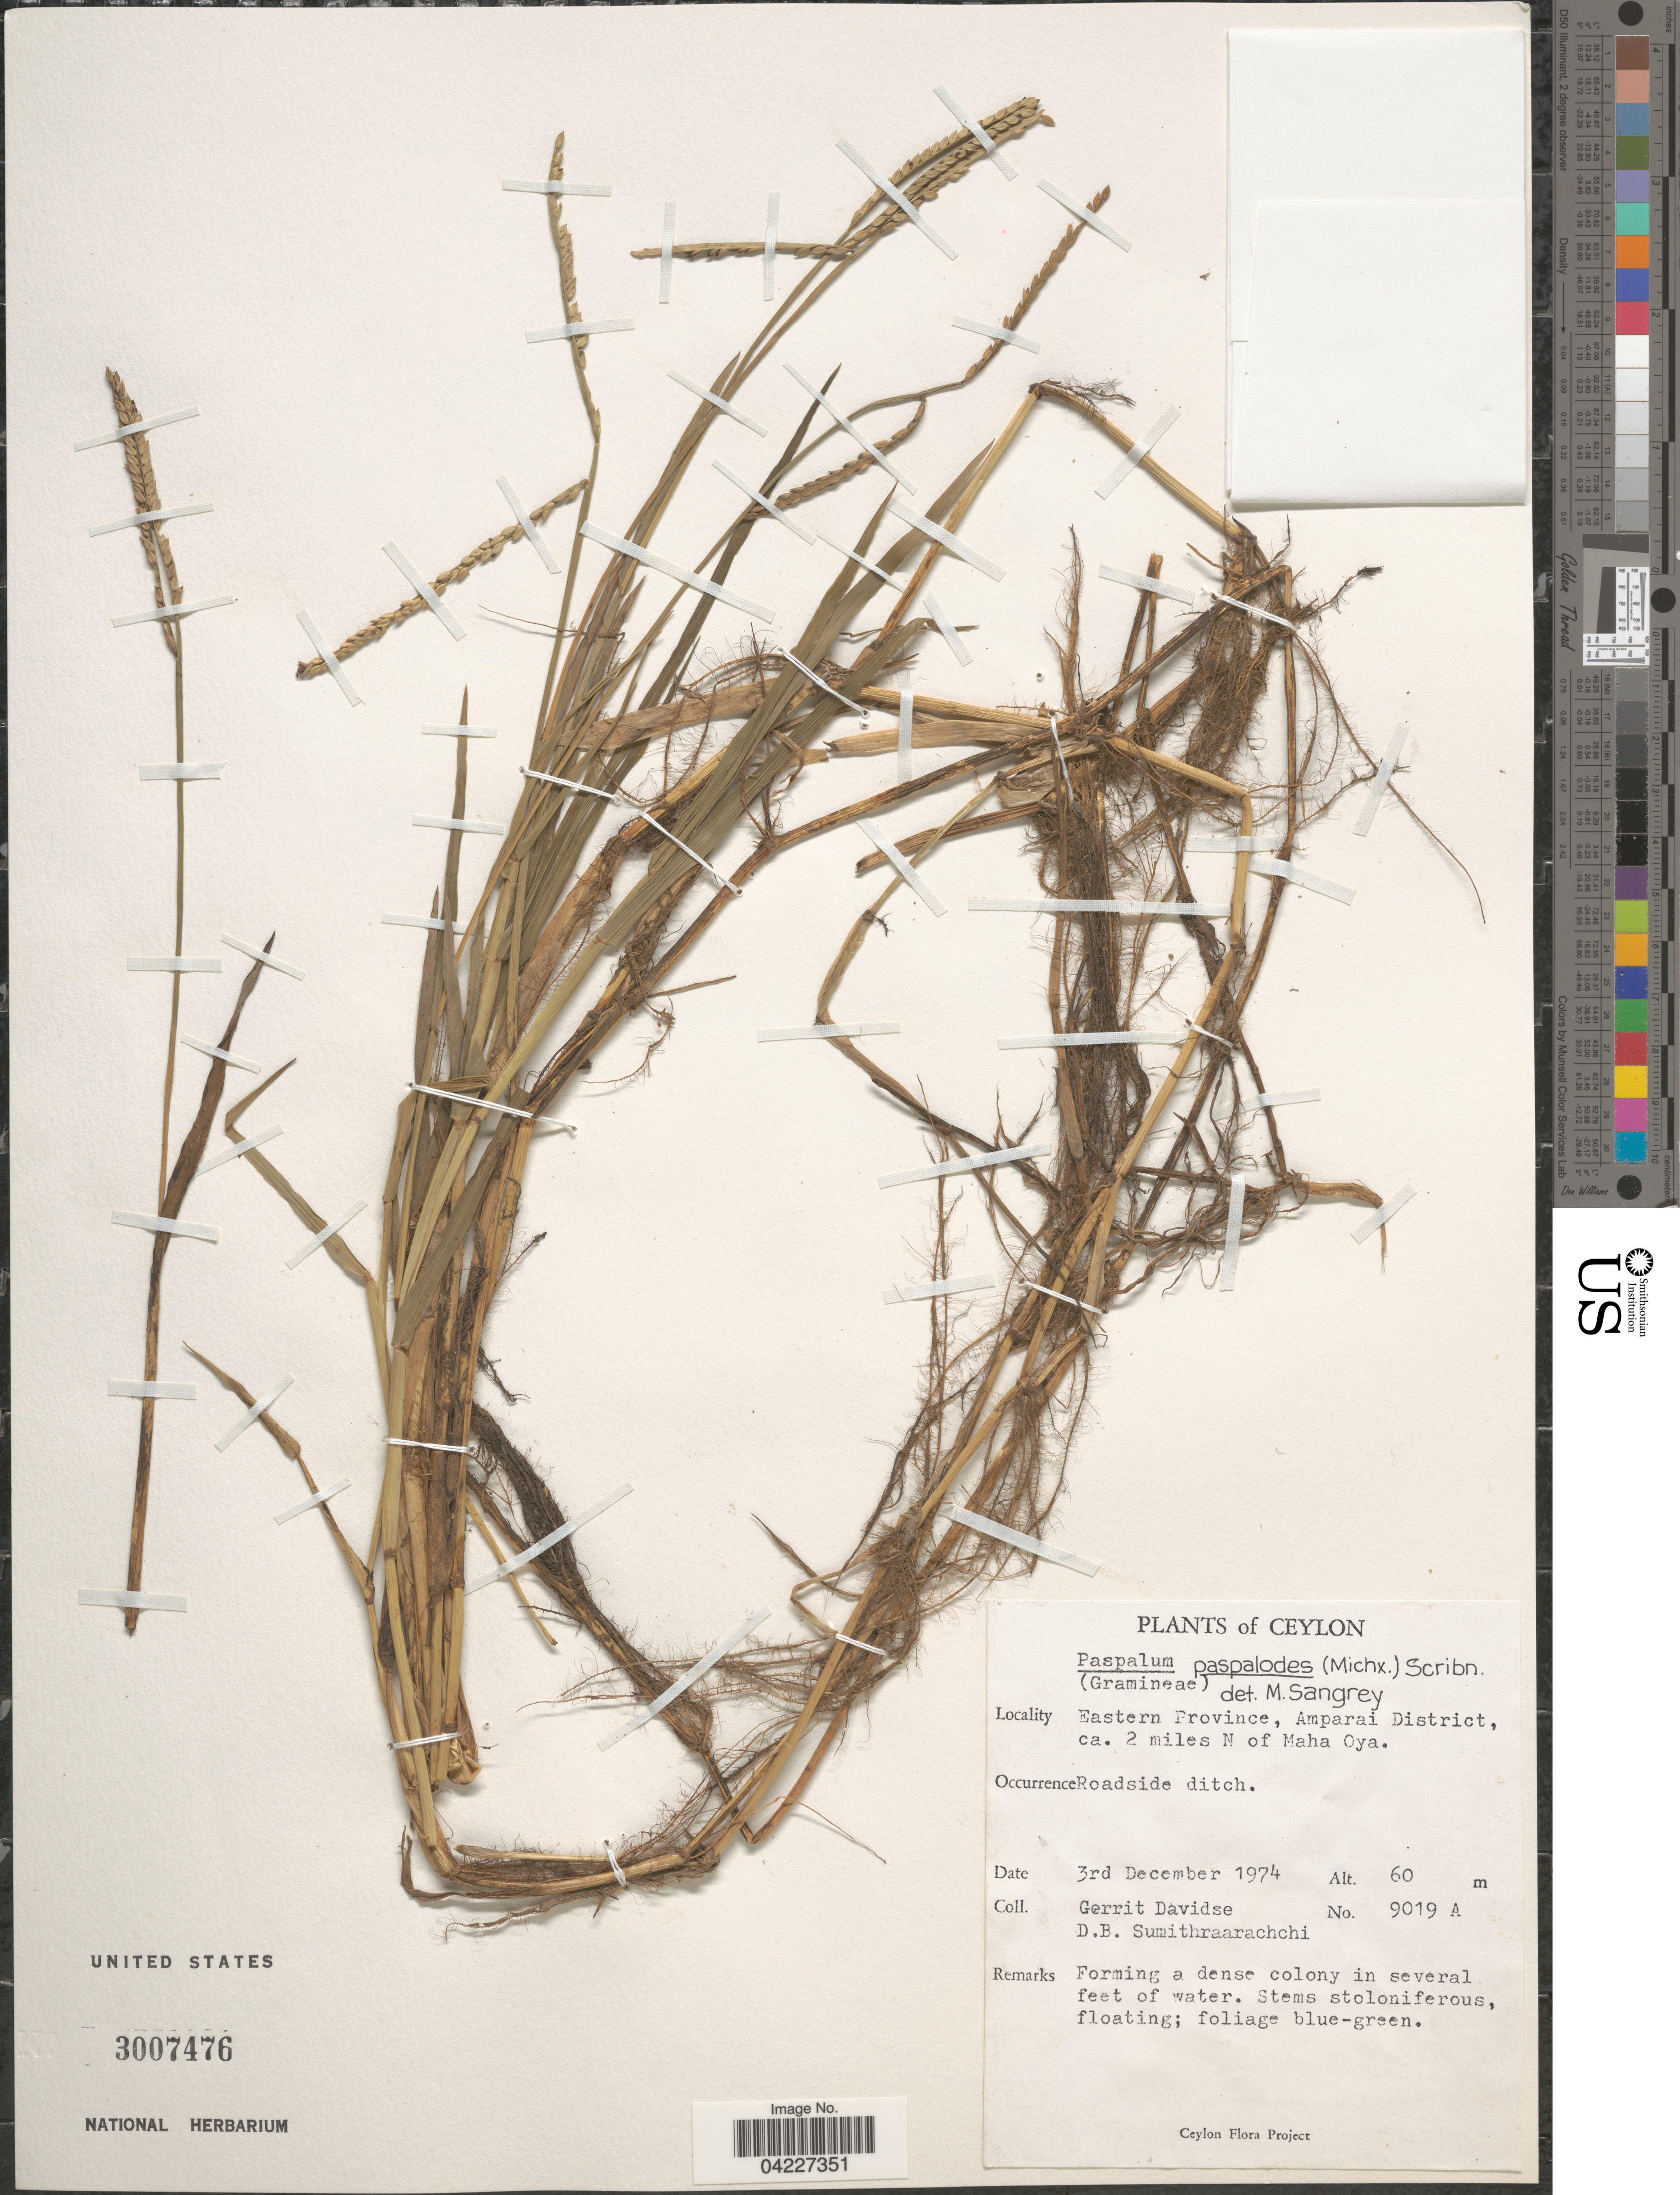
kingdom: Plantae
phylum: Tracheophyta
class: Liliopsida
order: Poales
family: Poaceae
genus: Paspalum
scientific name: Paspalum paspalodes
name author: (Michx.) Scribn.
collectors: G. Davidse & D. B. Sumithraarachchi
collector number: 9019A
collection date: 1974-12-03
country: Sri Lanka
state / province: Eastern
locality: Ceylon. Amparai District, ca. 2 miles N of Maha Oya.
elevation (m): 60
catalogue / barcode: US 3007476